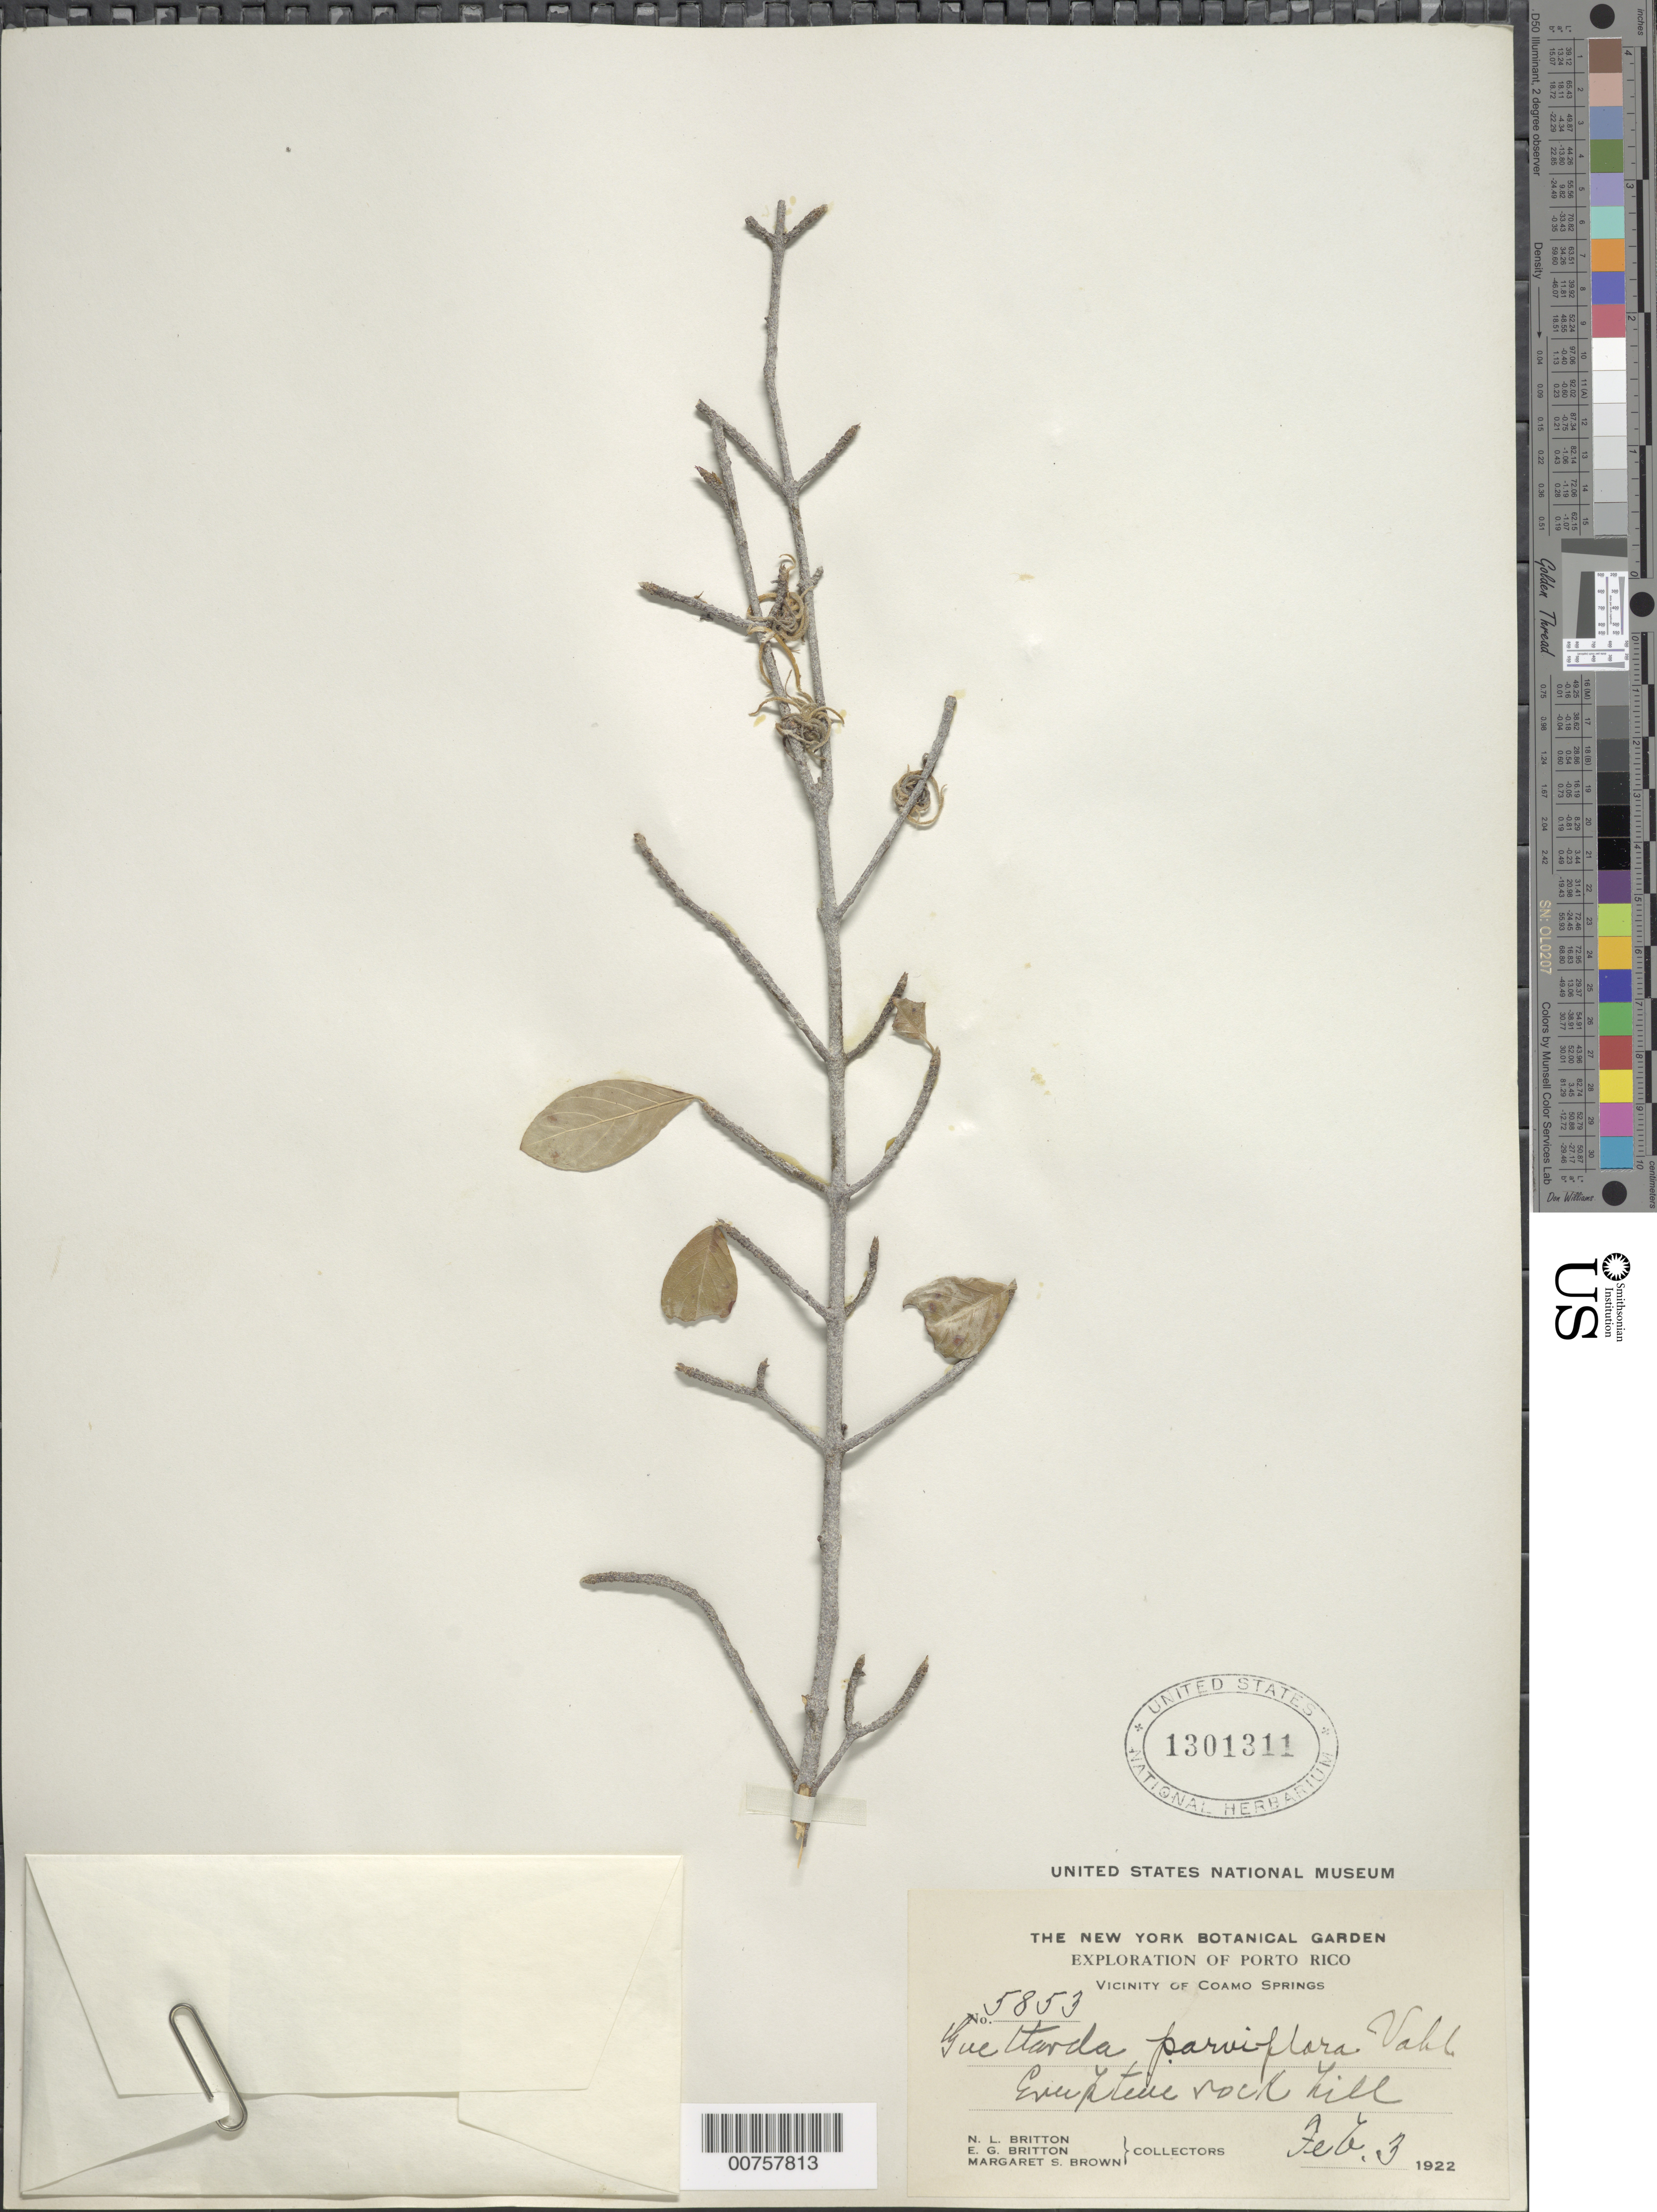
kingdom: Plantae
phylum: Tracheophyta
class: Magnoliopsida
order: Gentianales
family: Rubiaceae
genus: Guettarda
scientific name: Guettarda odorata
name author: (Jacq.) Lam.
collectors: N. Britton, E. G. Britton & M. E. Brown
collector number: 5853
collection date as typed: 03 Feb 1922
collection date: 1922-02-03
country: Puerto Rico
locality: Vicinity of Coamo Springs.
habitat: Eruptive rock hill.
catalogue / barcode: US 1301311